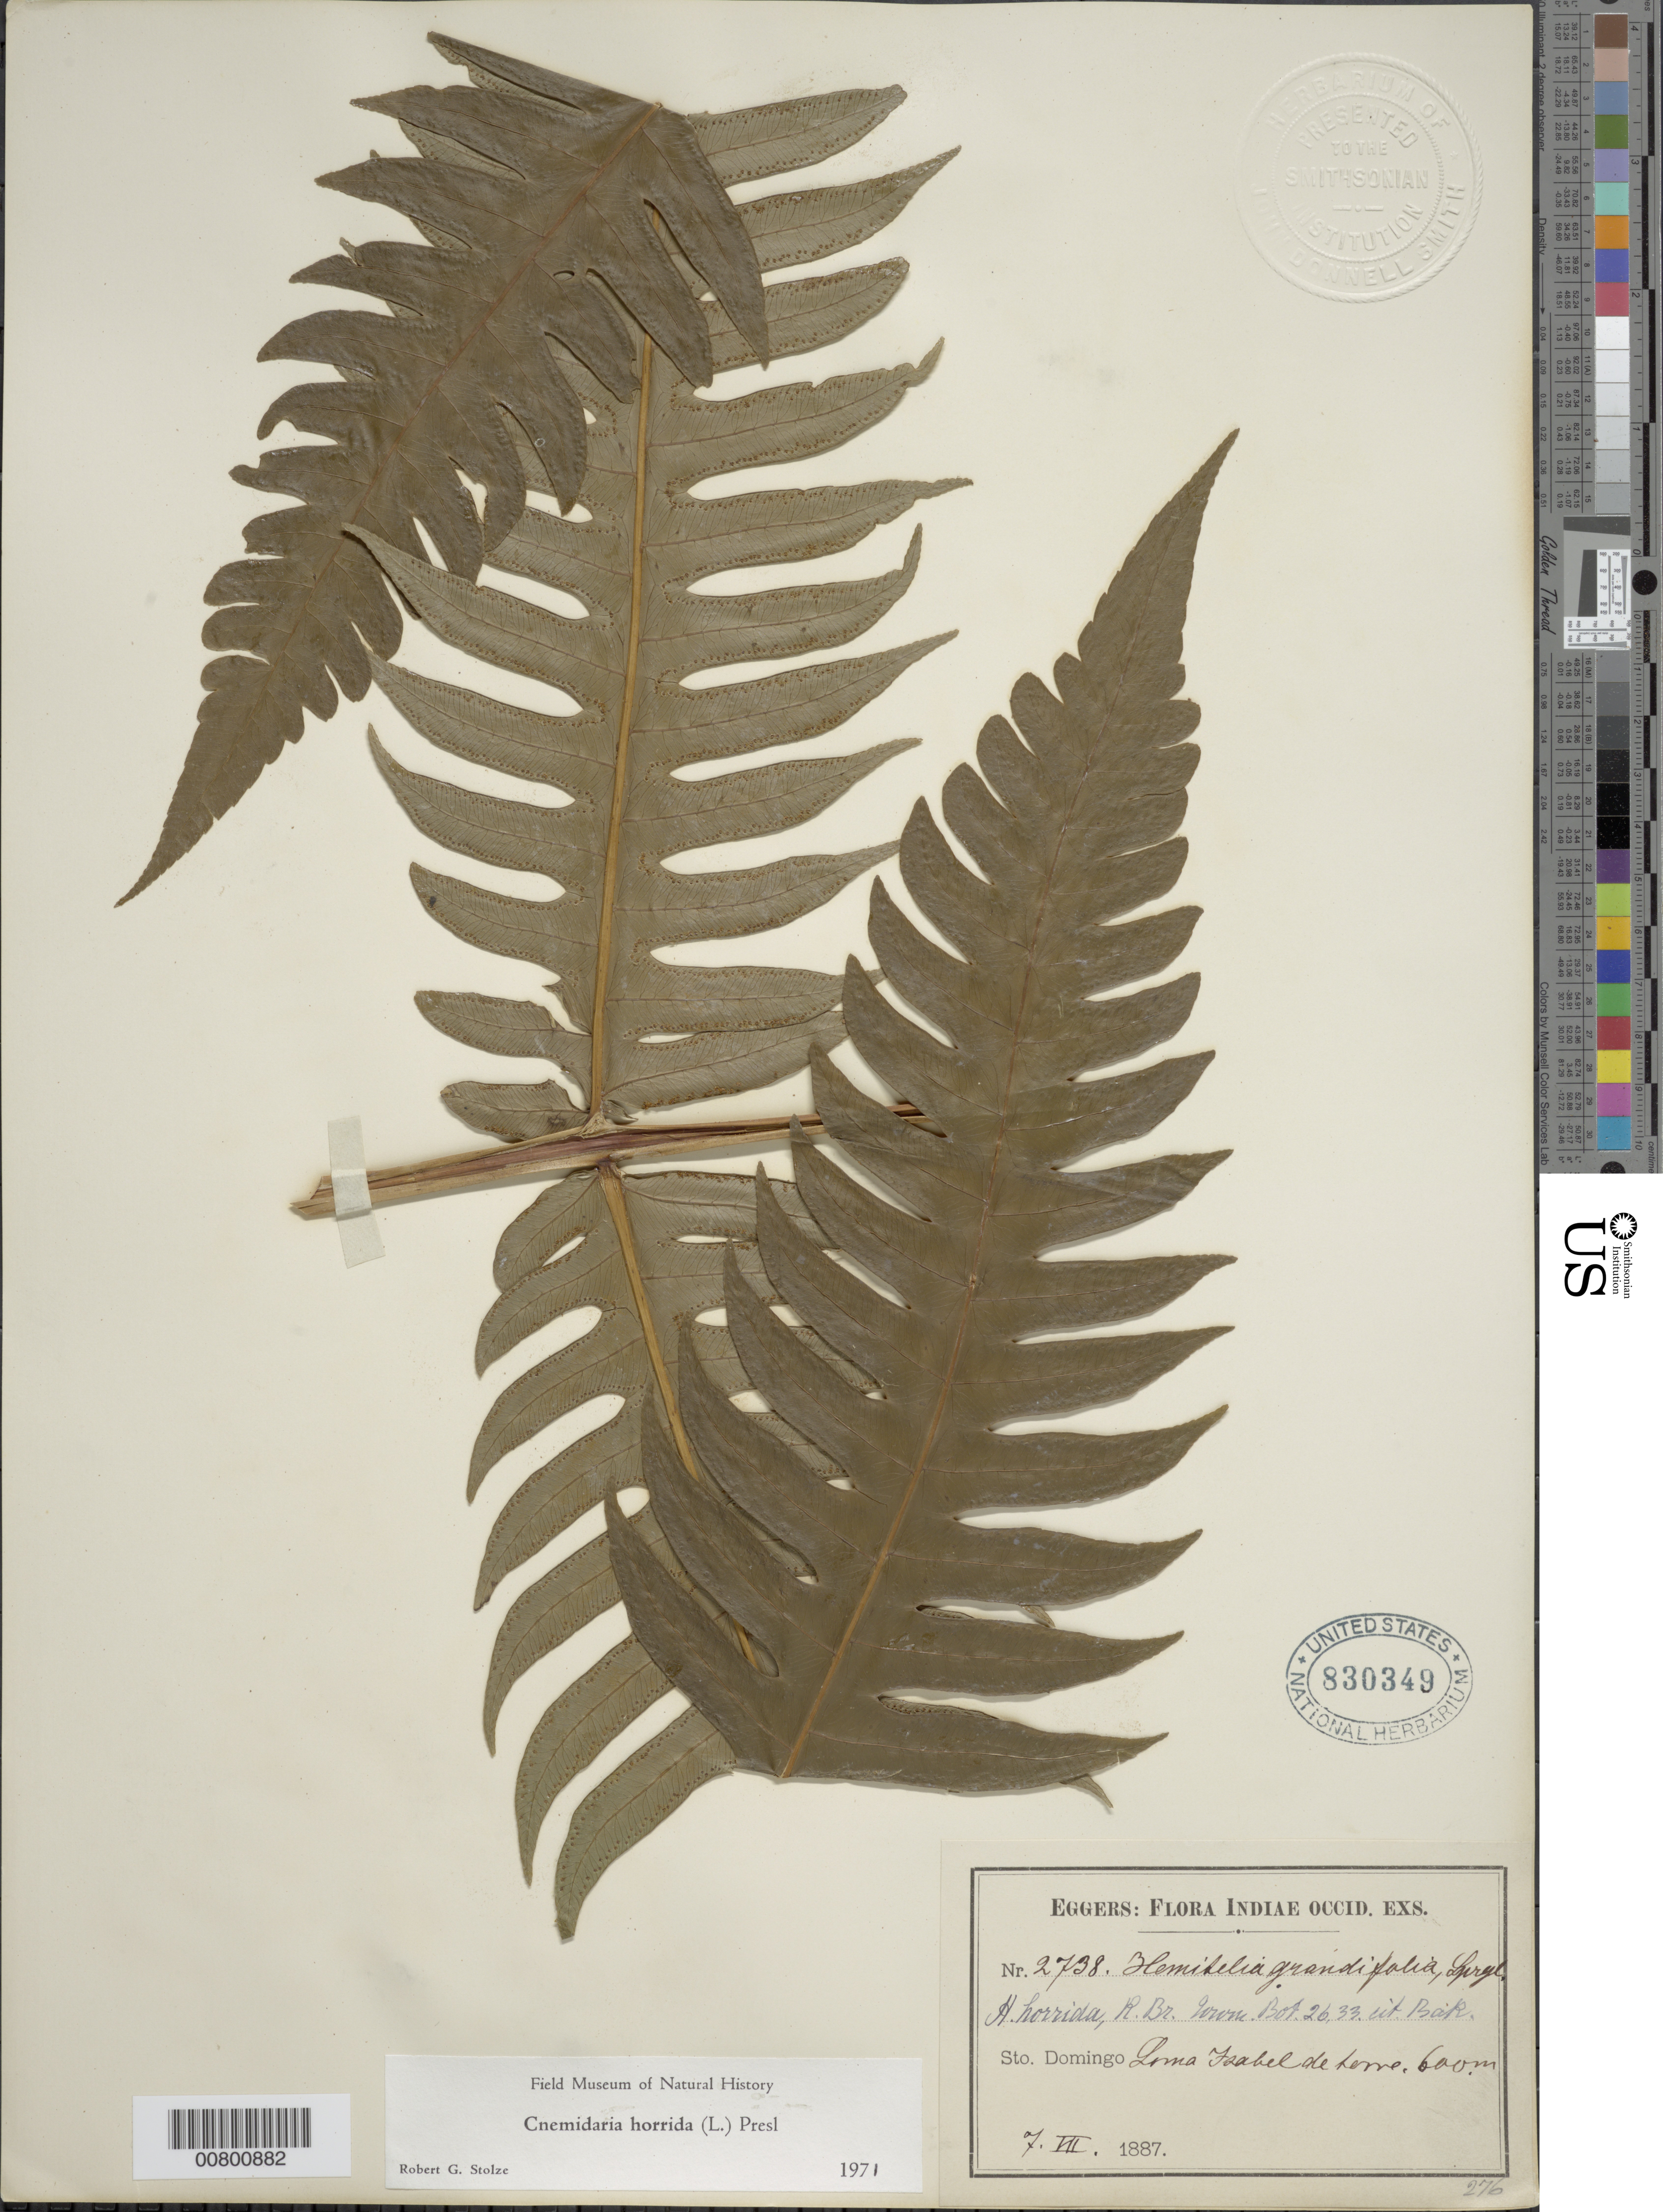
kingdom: Plantae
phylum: Tracheophyta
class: Polypodiopsida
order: Cyatheales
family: Cyatheaceae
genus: Cyathea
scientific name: Cyathea horrida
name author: (L.) Sm.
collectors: H. F. A. von Eggers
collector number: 2738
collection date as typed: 07 Dec 1887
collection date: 1887-12-07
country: Dominican Republic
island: Hispaniola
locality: Loma Isabel de Loma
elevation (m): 600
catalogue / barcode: US 830349